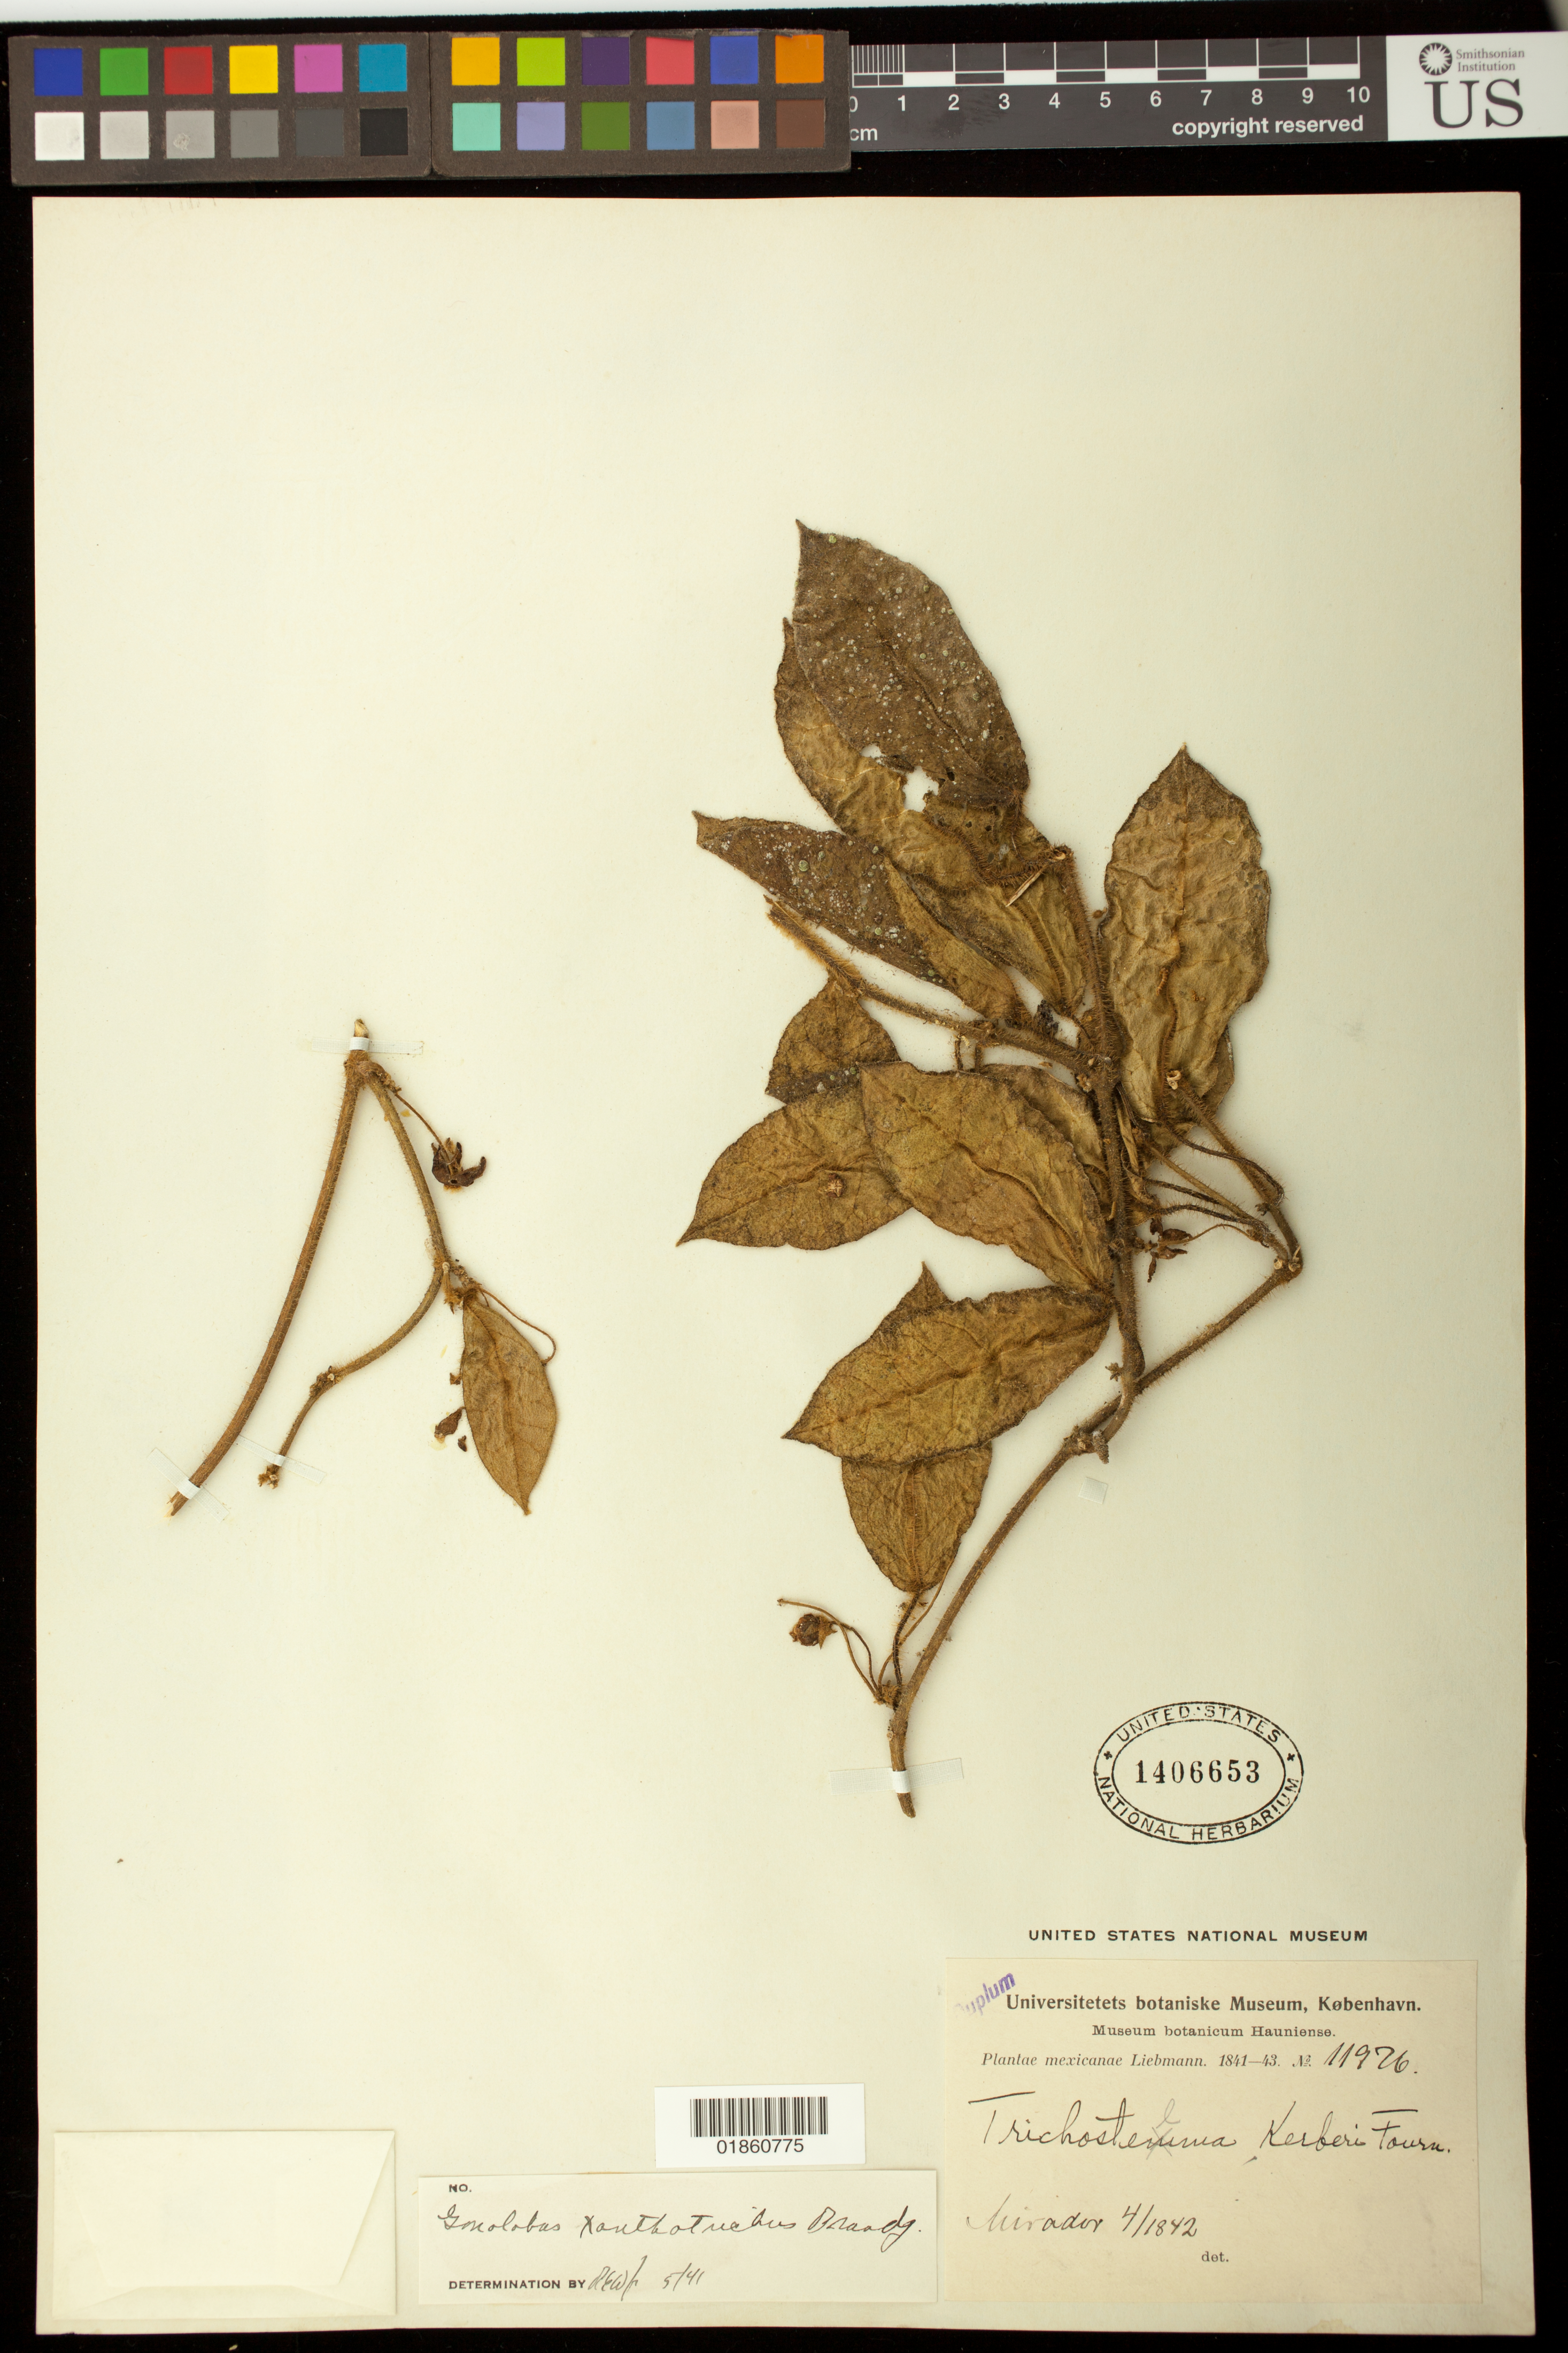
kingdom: Plantae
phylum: Tracheophyta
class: Magnoliopsida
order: Gentianales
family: Apocynaceae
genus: Gonolobus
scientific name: Gonolobus xanthotrichus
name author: Brandegee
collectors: Liebmann, --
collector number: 11976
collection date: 1842-04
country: Mexico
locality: Mirador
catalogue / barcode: US 1406653